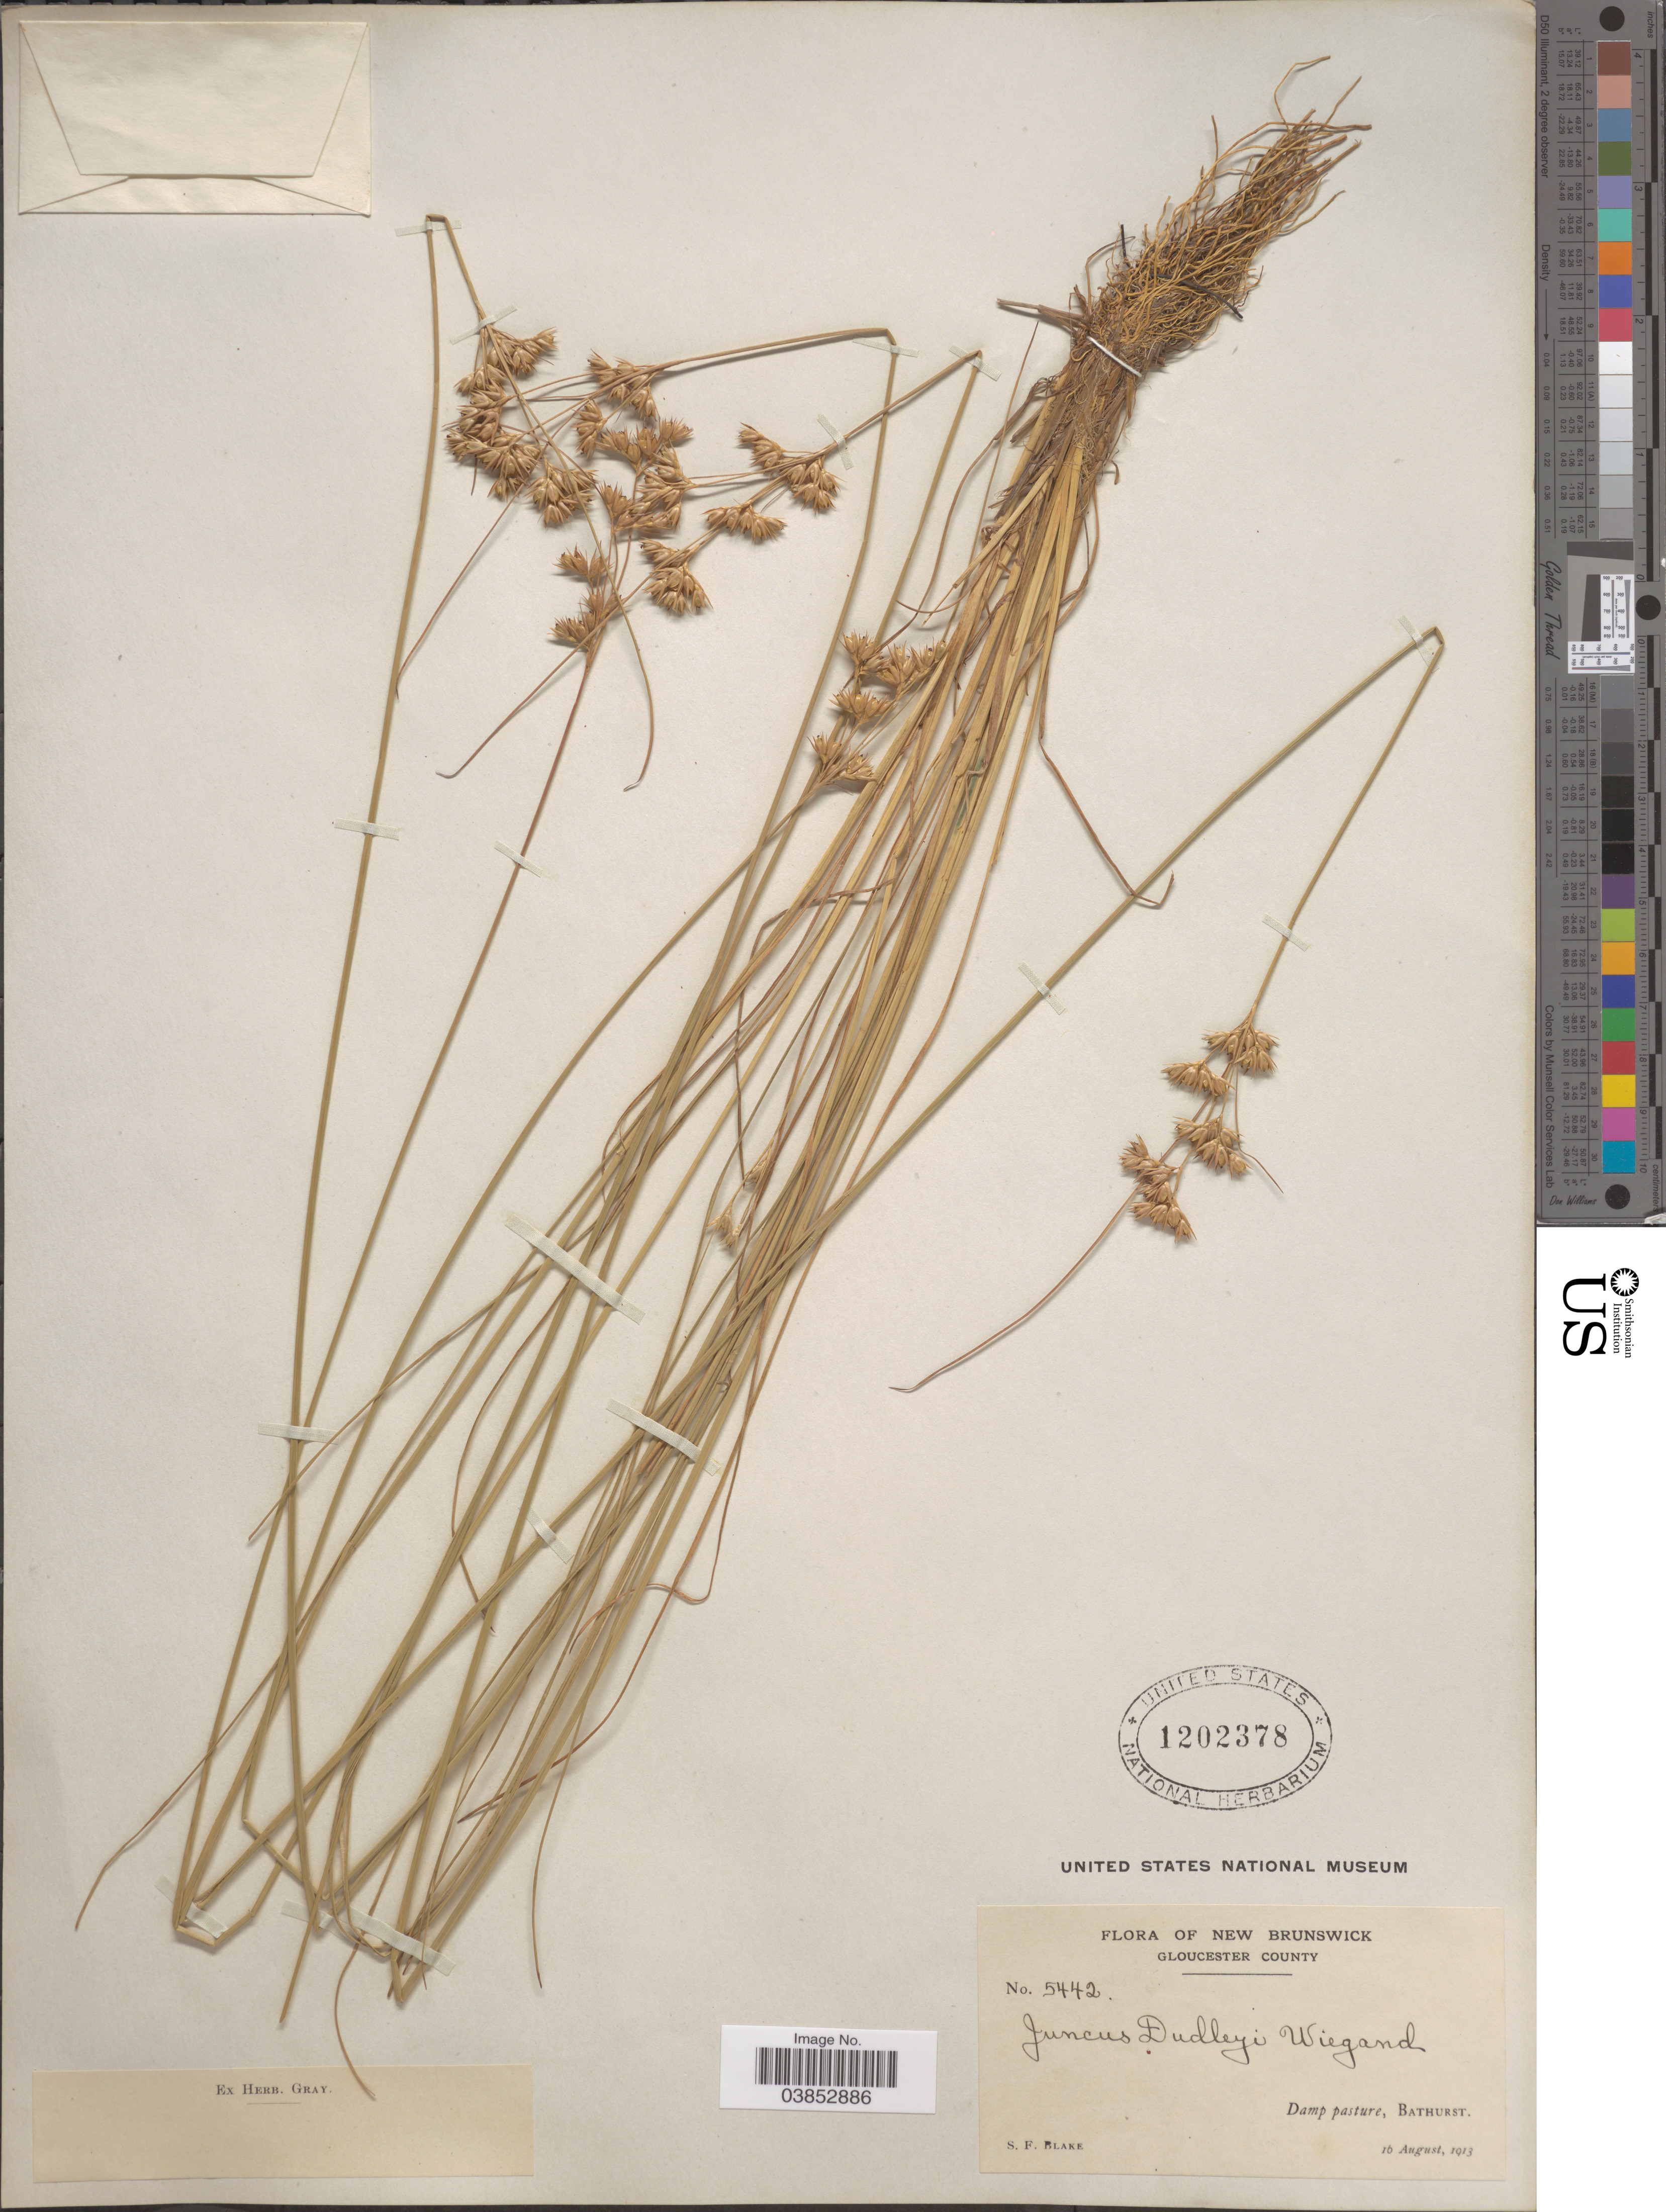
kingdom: Plantae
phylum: Tracheophyta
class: Liliopsida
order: Poales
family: Juncaceae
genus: Juncus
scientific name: Juncus dudleyi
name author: Wiegand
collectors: S. Blake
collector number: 5442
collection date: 1913-08-16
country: Canada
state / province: New Brunswick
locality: Gloucester County. Damp pasture, Bathurst.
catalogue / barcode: US 1202378